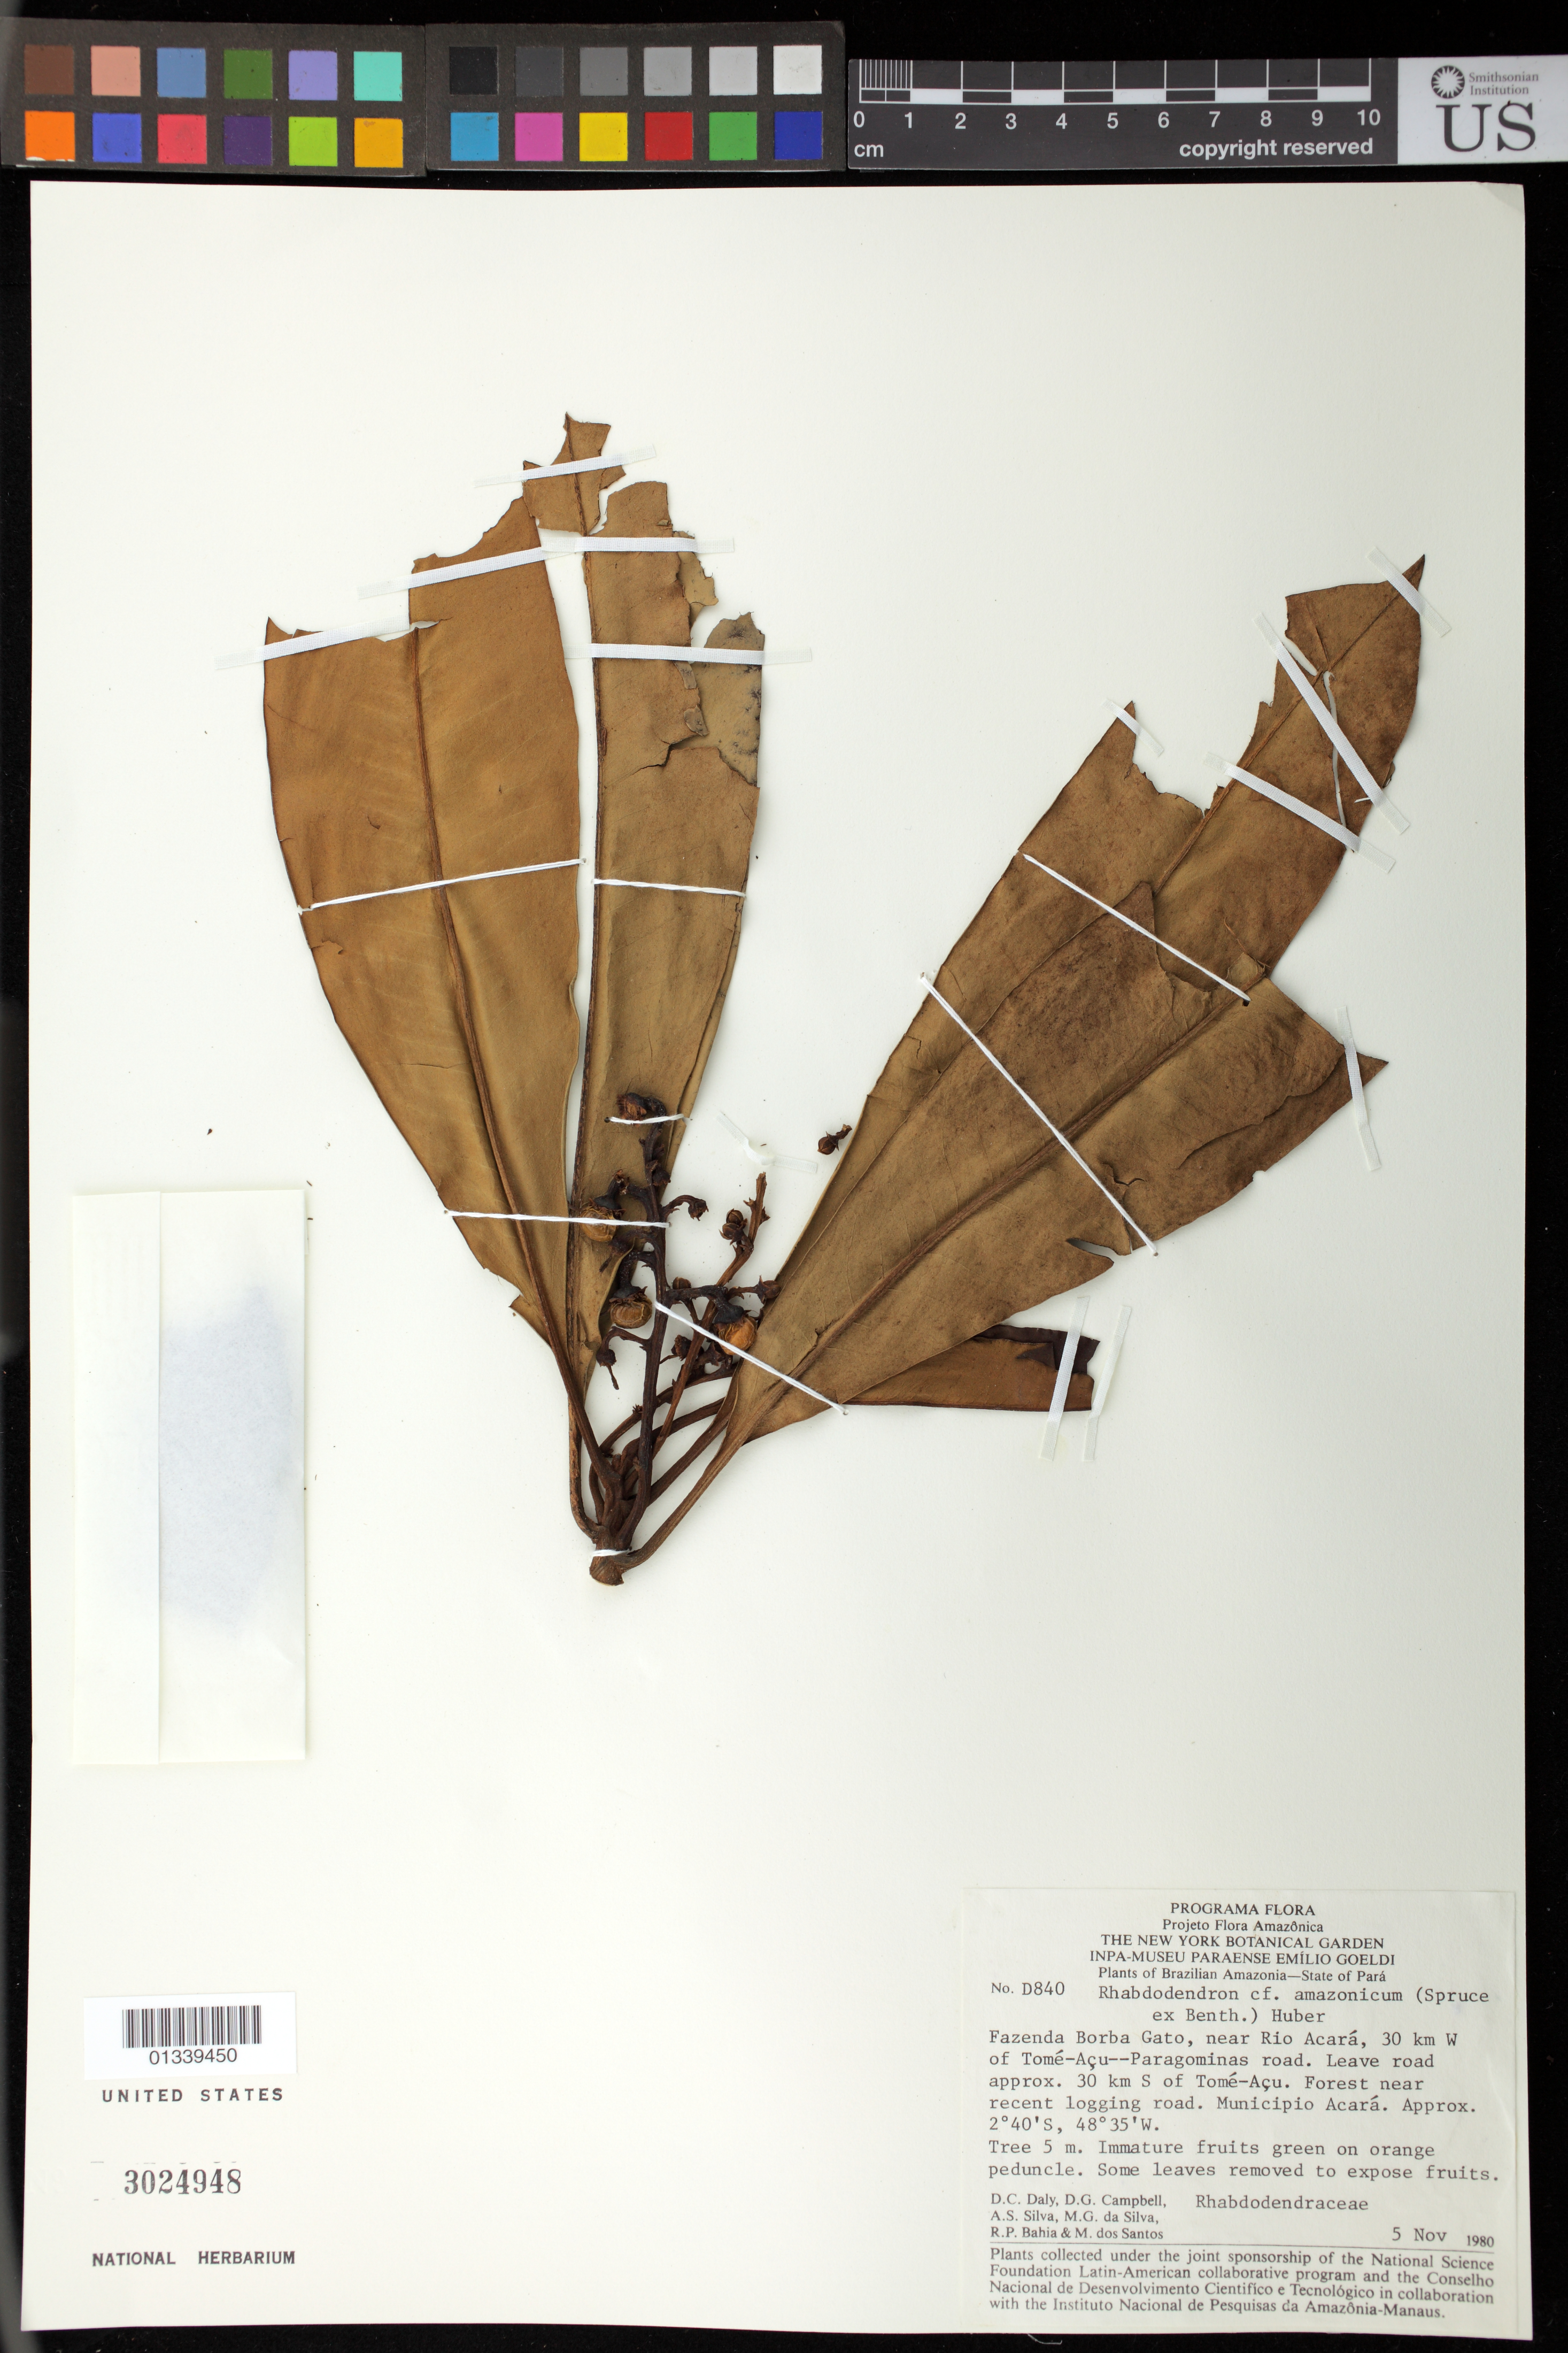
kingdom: Plantae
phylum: Tracheophyta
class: Magnoliopsida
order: Caryophyllales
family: Rhabdodendraceae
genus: Rhabdodendron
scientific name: Rhabdodendron amazonicum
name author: (Spruce ex Benth.) Huber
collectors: D. C. Daly, D. G. Campbell, A. S. Silva, M. G. Silva, R. P. Bahia & M. R. Santos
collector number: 840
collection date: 1980-11-05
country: Brazil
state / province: Pará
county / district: Acará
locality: Fazenda Borba Gato, near Rio Acará, 30 km W of Tomé-Açu - Paragominas road. Leave road approx. 30 km S of Tomé-Açu. Forest near recent logging road.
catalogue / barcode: US 3024948